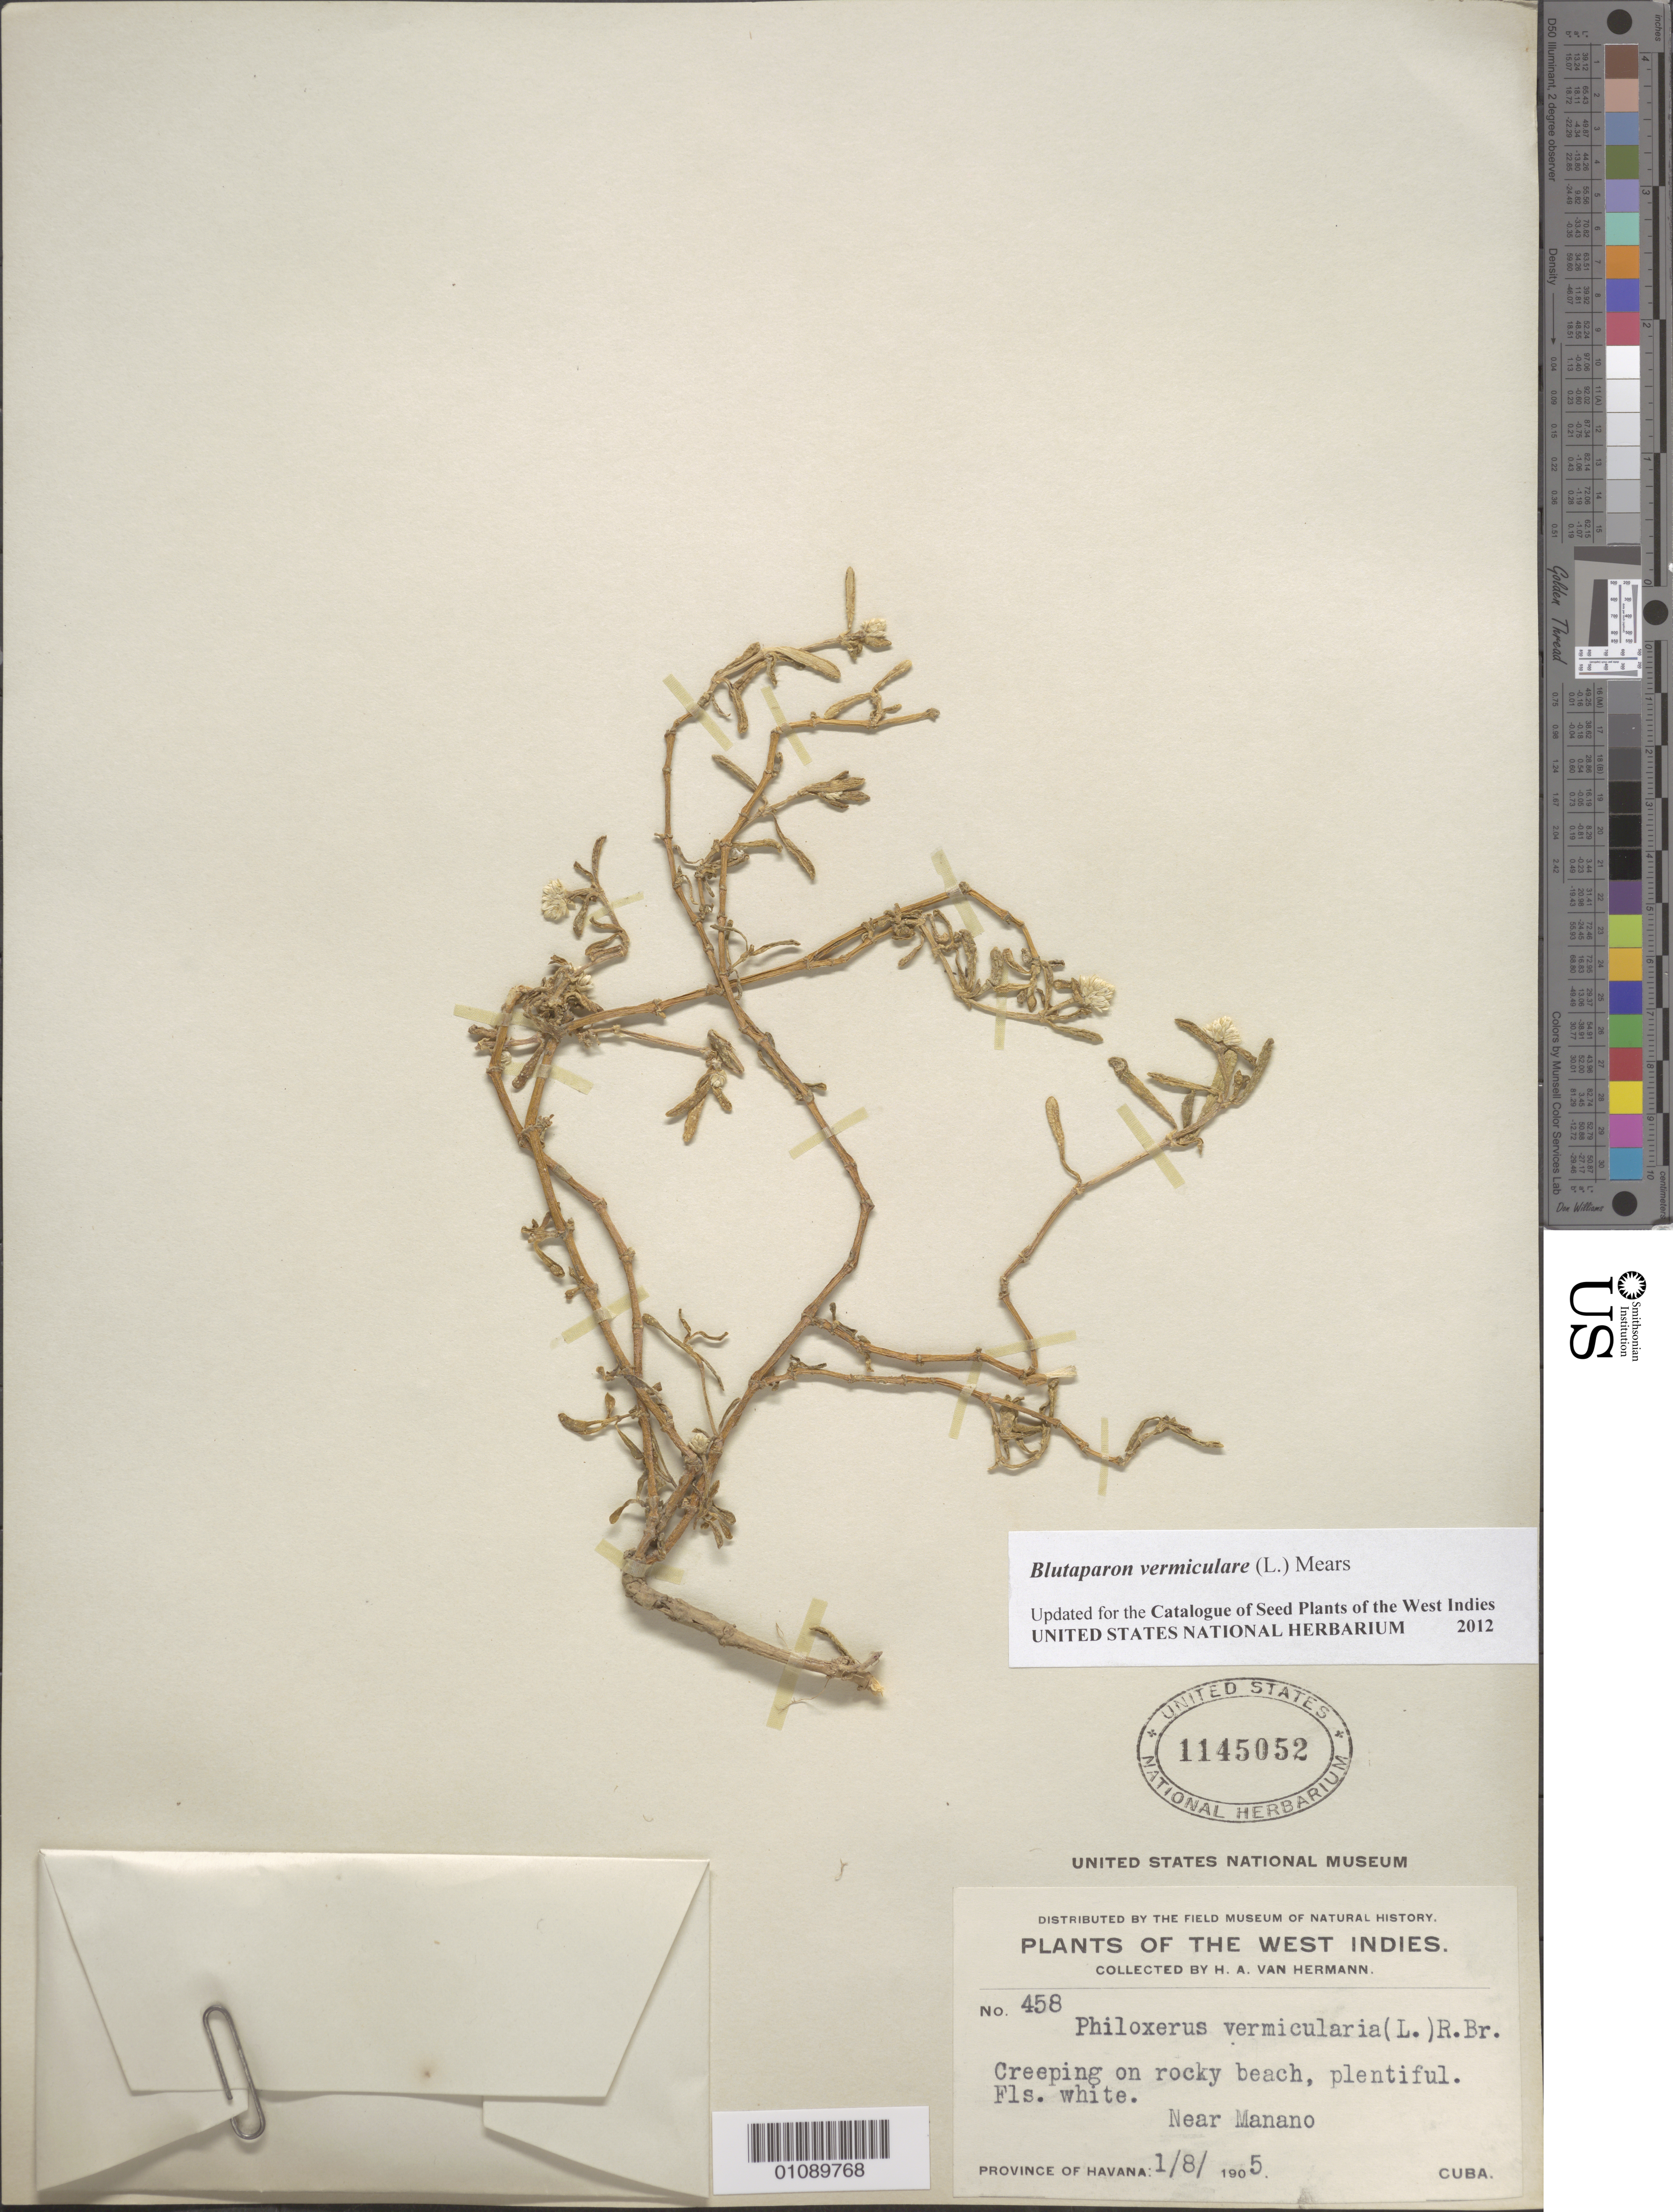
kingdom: Plantae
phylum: Tracheophyta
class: Magnoliopsida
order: Caryophyllales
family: Amaranthaceae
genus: Gomphrena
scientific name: Gomphrena vermicularis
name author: L.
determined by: Strong, Mark T., (BOT), Smithsonian Institution - National Museum of Natural History (UNITED STATES)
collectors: H. A. Van Hermann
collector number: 458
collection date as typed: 08 Jan 1905 or 01 Aug 1905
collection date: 1905-01-08 or 1905-08-01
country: Cuba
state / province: La Habana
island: Cuba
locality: Near Manano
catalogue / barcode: US 1145052